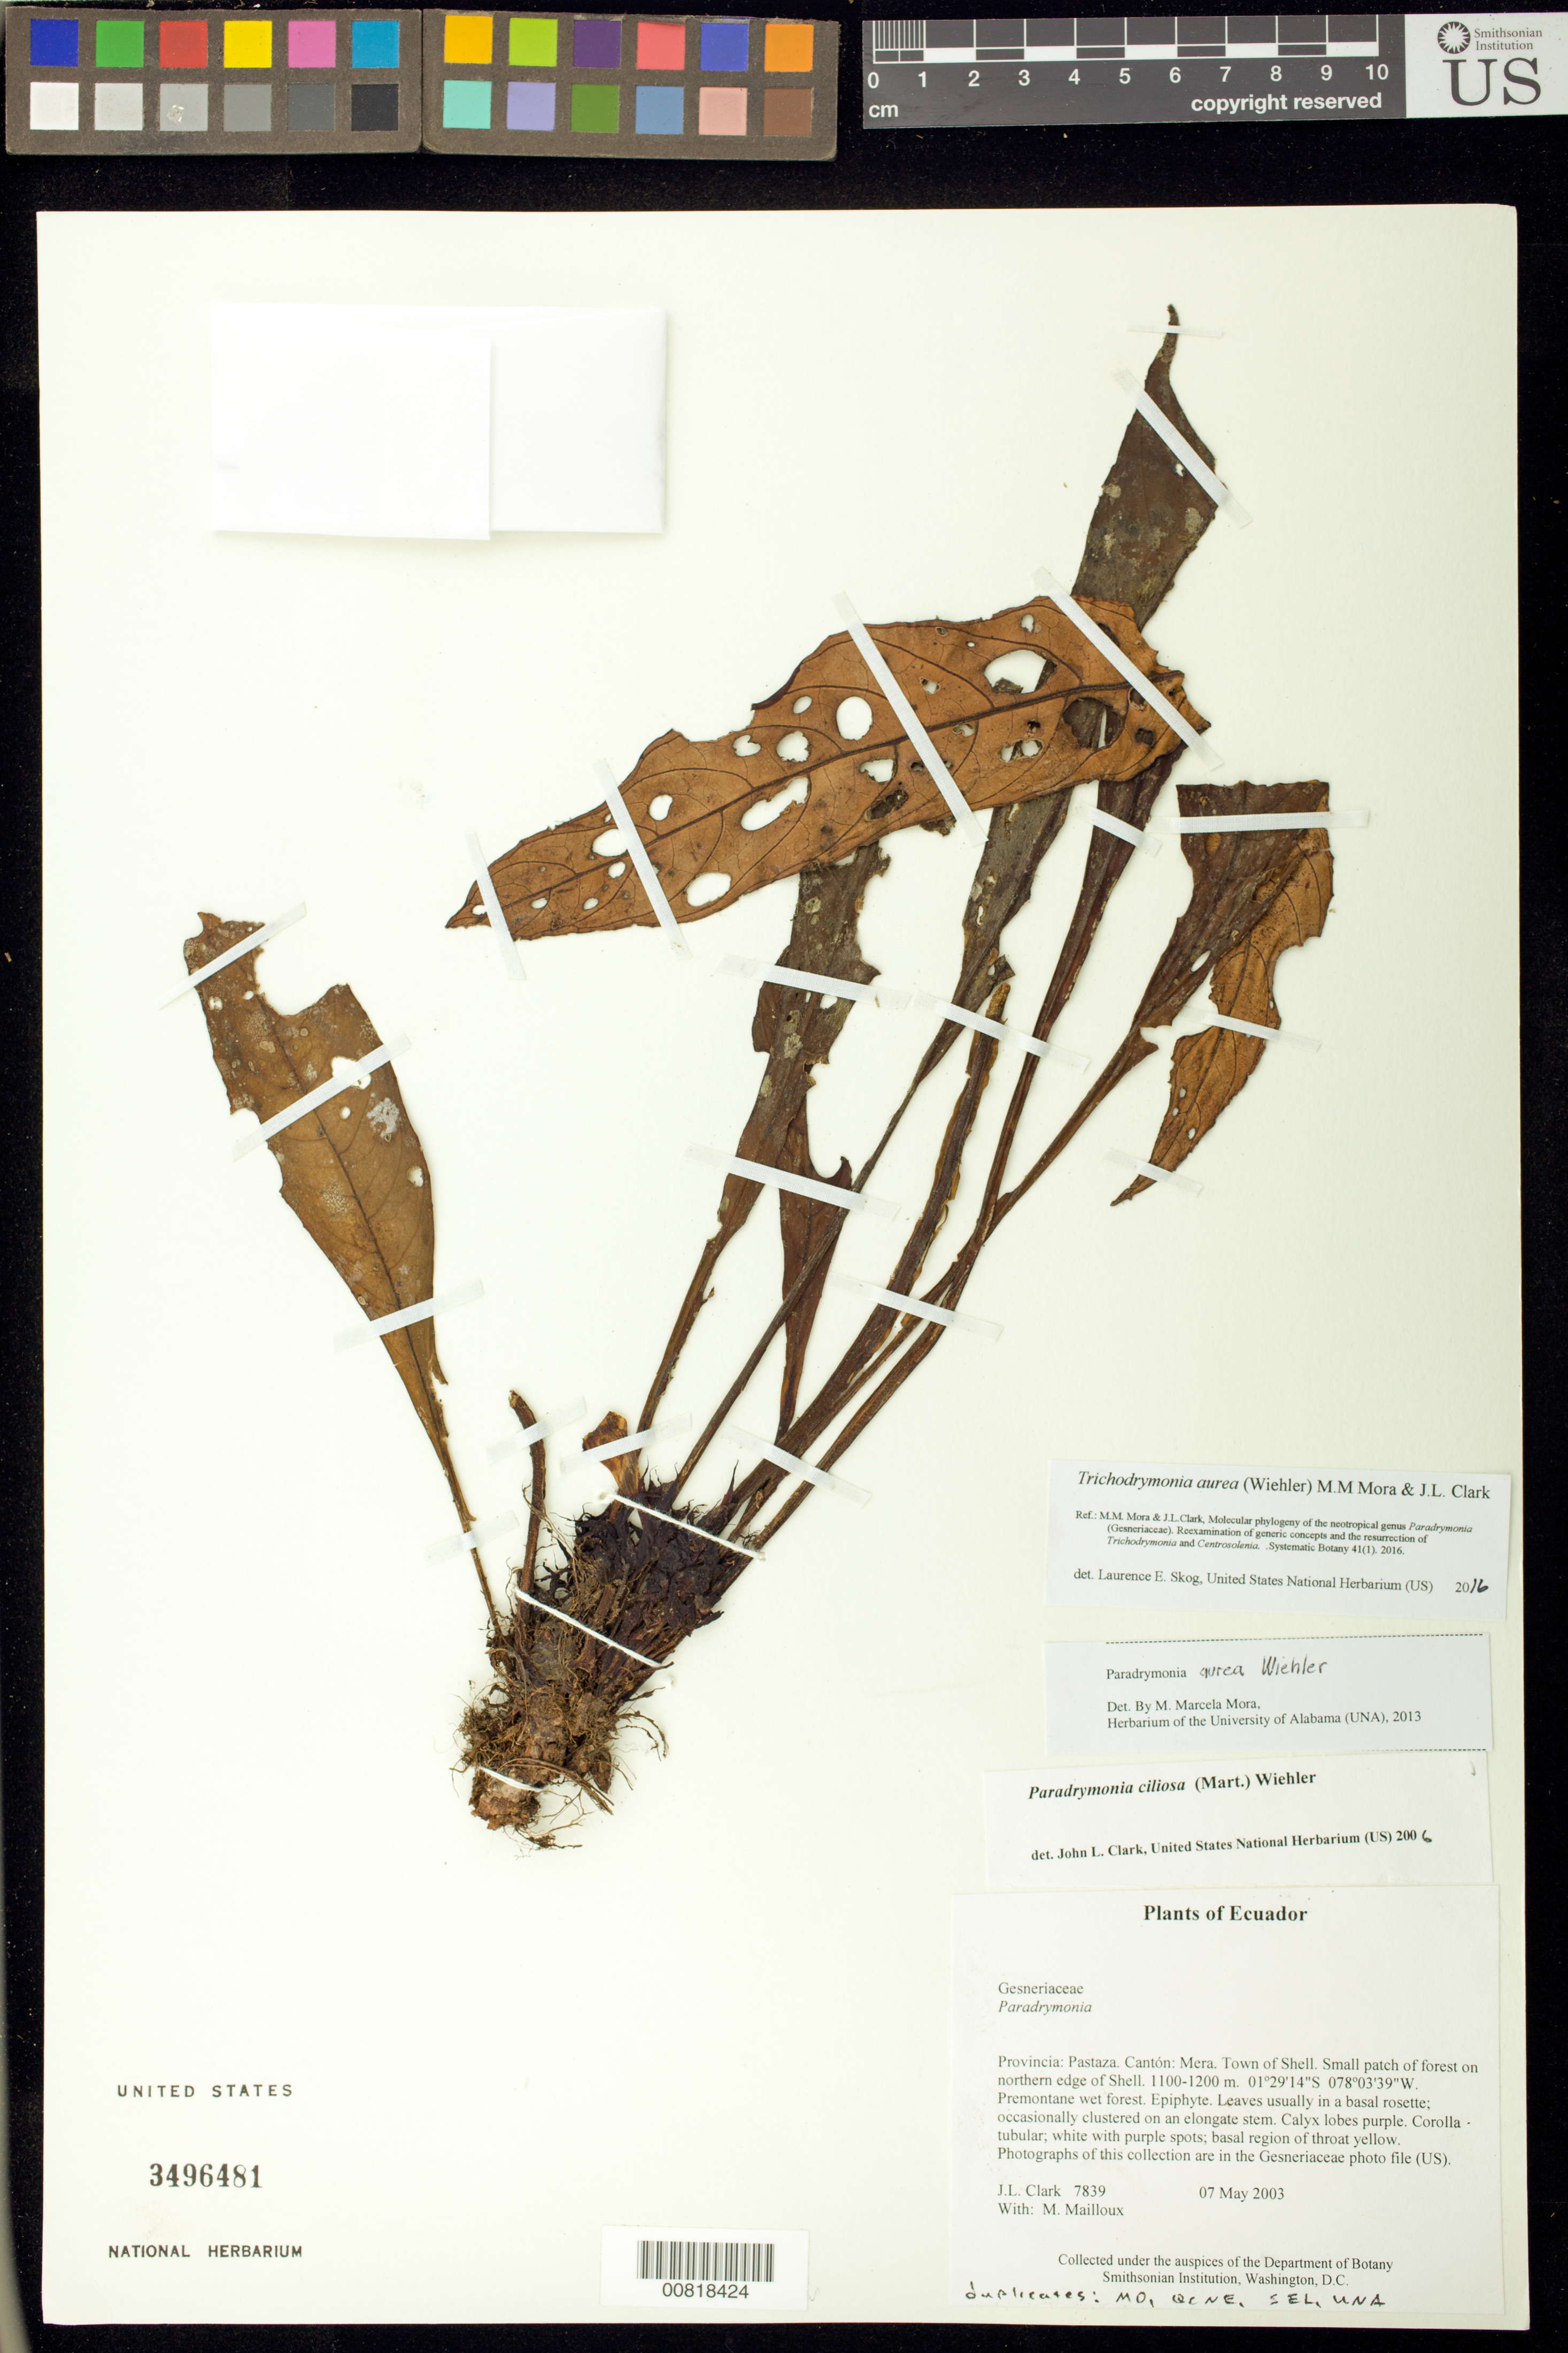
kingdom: Plantae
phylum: Tracheophyta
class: Magnoliopsida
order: Lamiales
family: Gesneriaceae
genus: Trichodrymonia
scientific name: Trichodrymonia aurea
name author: (Wiehler) M.M. Mora & J.L. Clark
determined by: Skog, Laurence E.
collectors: J. L. Clark & M. Mailloux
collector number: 7839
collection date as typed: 07 May 2003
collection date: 2003-05-07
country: Ecuador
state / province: Pastaza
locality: Mera. Town of Shell. Small patch of forest on northern edge of Shell.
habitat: Premontane wet forest.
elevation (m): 1100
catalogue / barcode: US 3496481